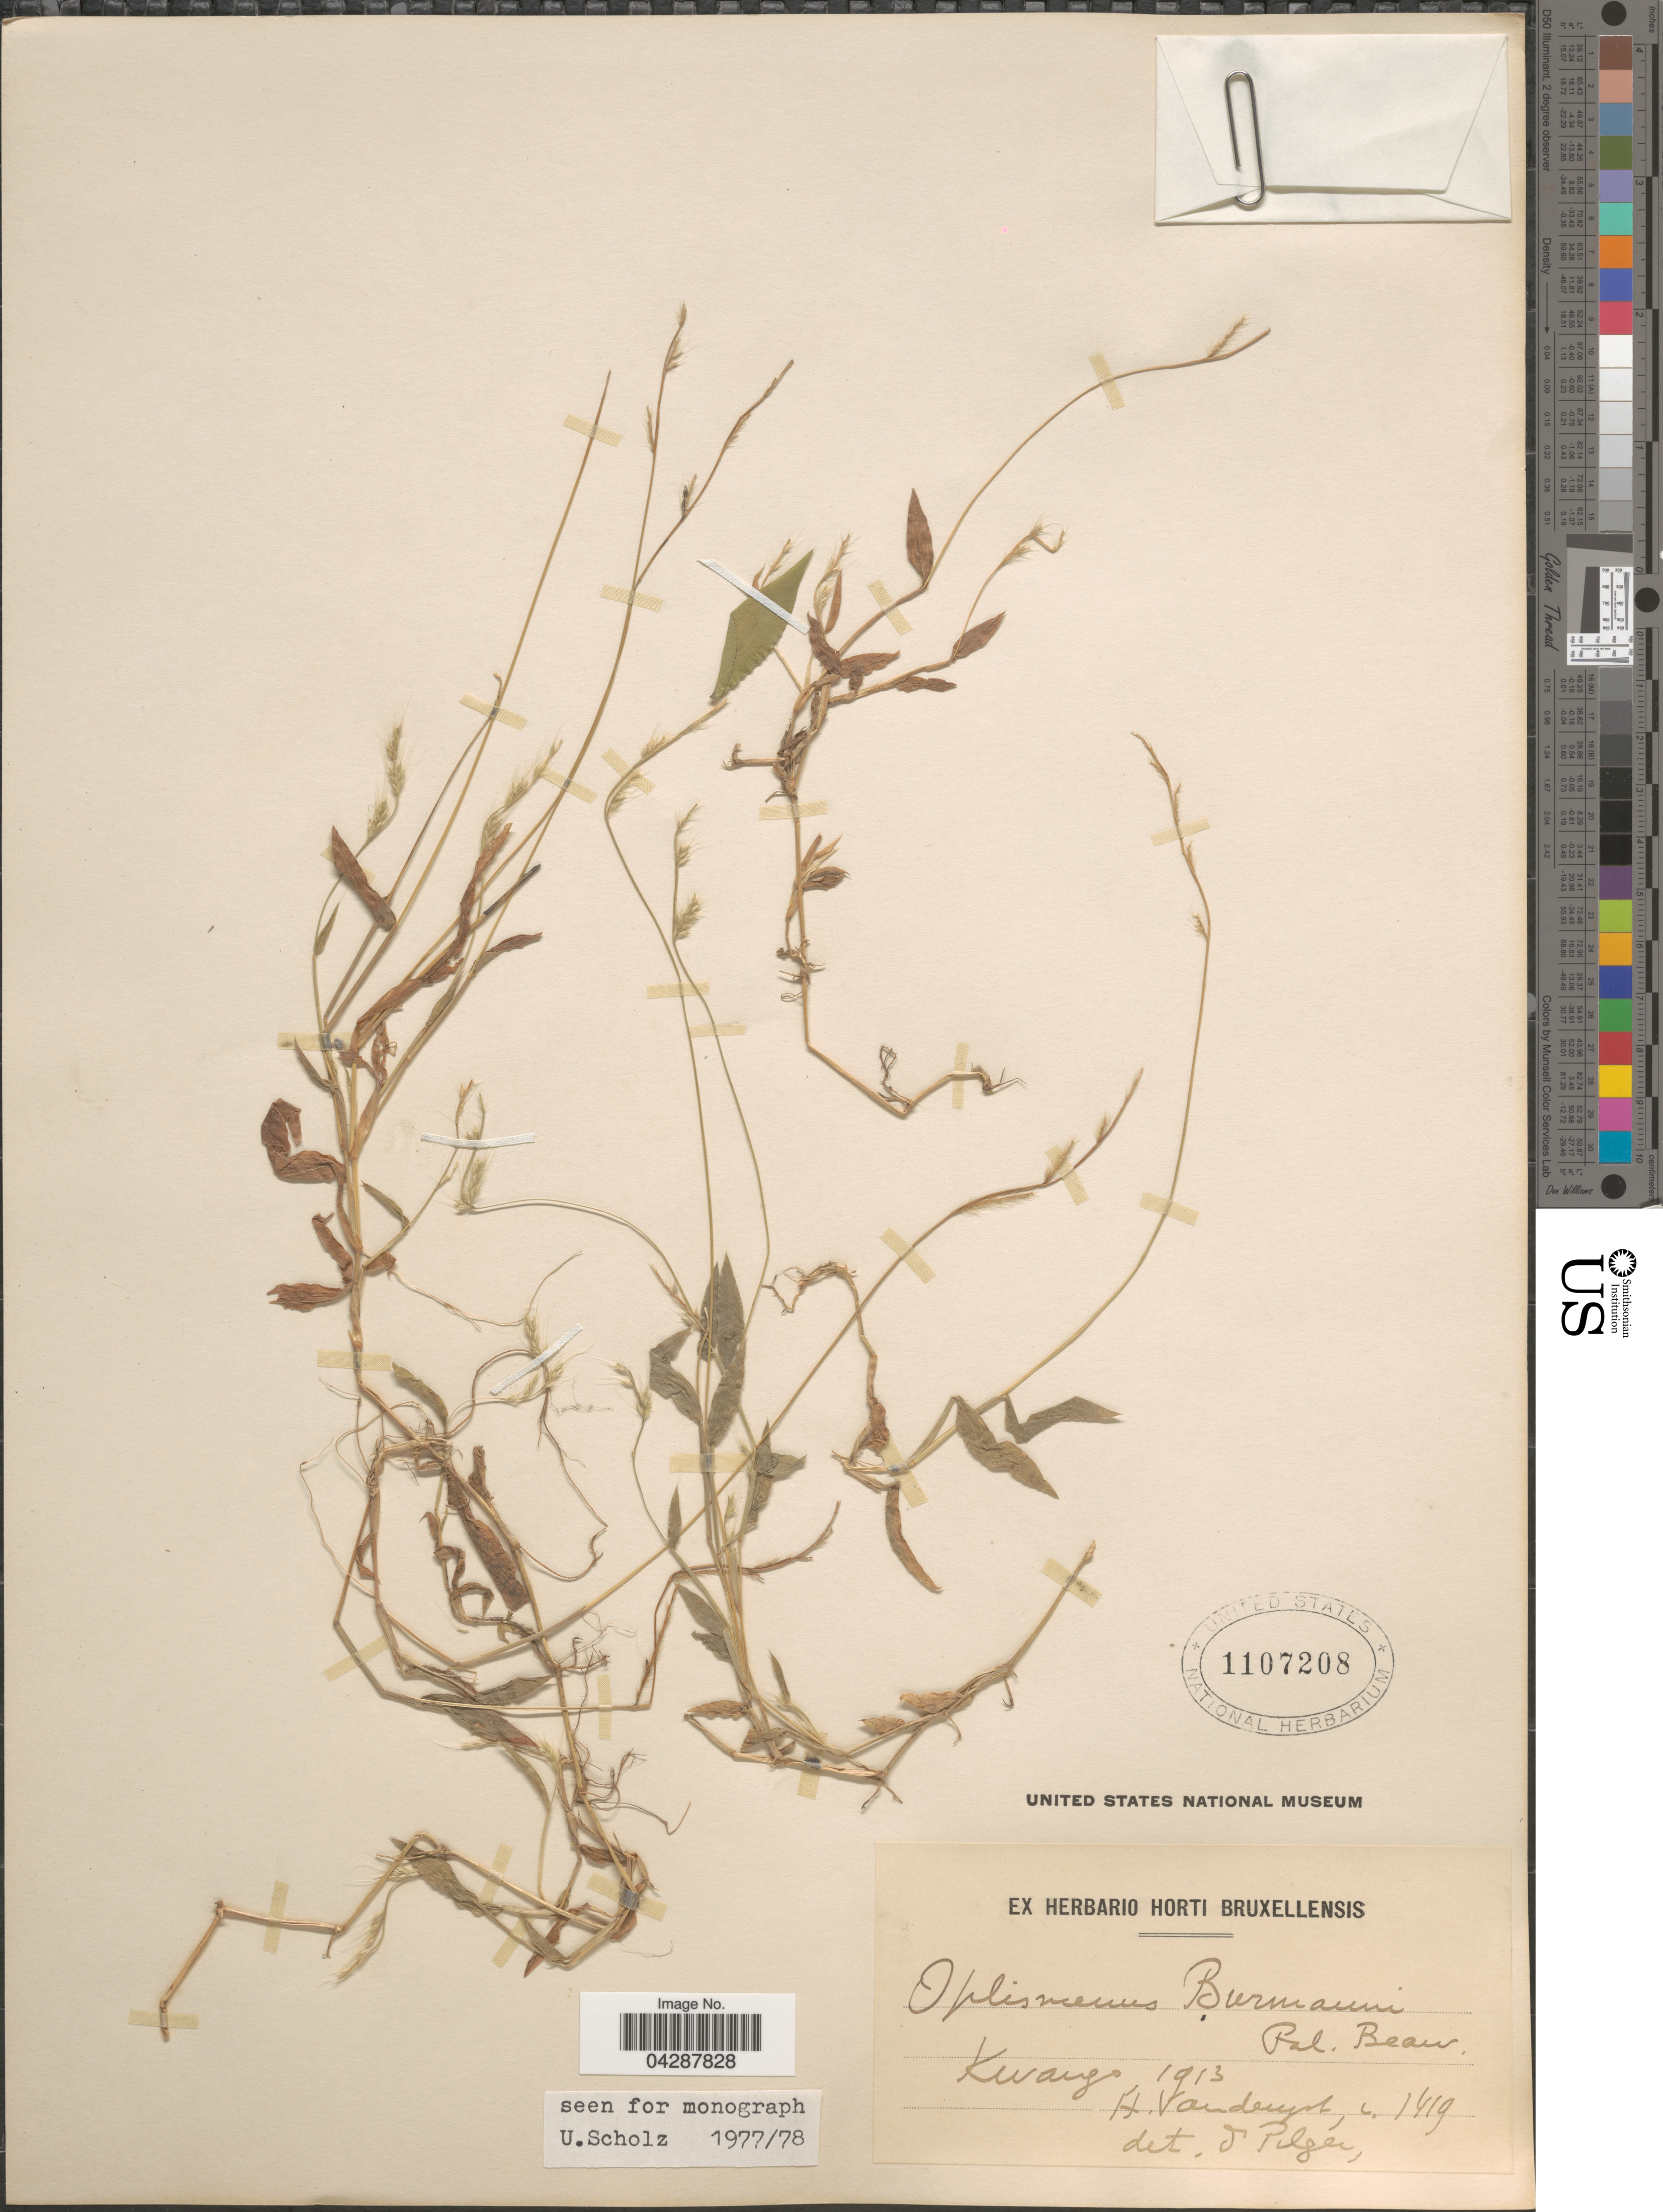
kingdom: Plantae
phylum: Tracheophyta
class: Liliopsida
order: Poales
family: Poaceae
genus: Oplismenus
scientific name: Oplismenus burmannii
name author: (Retz.) P. Beauv.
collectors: H. J. R. Vanderyst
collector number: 1419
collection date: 1913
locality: Kwango.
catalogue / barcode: US 1107208